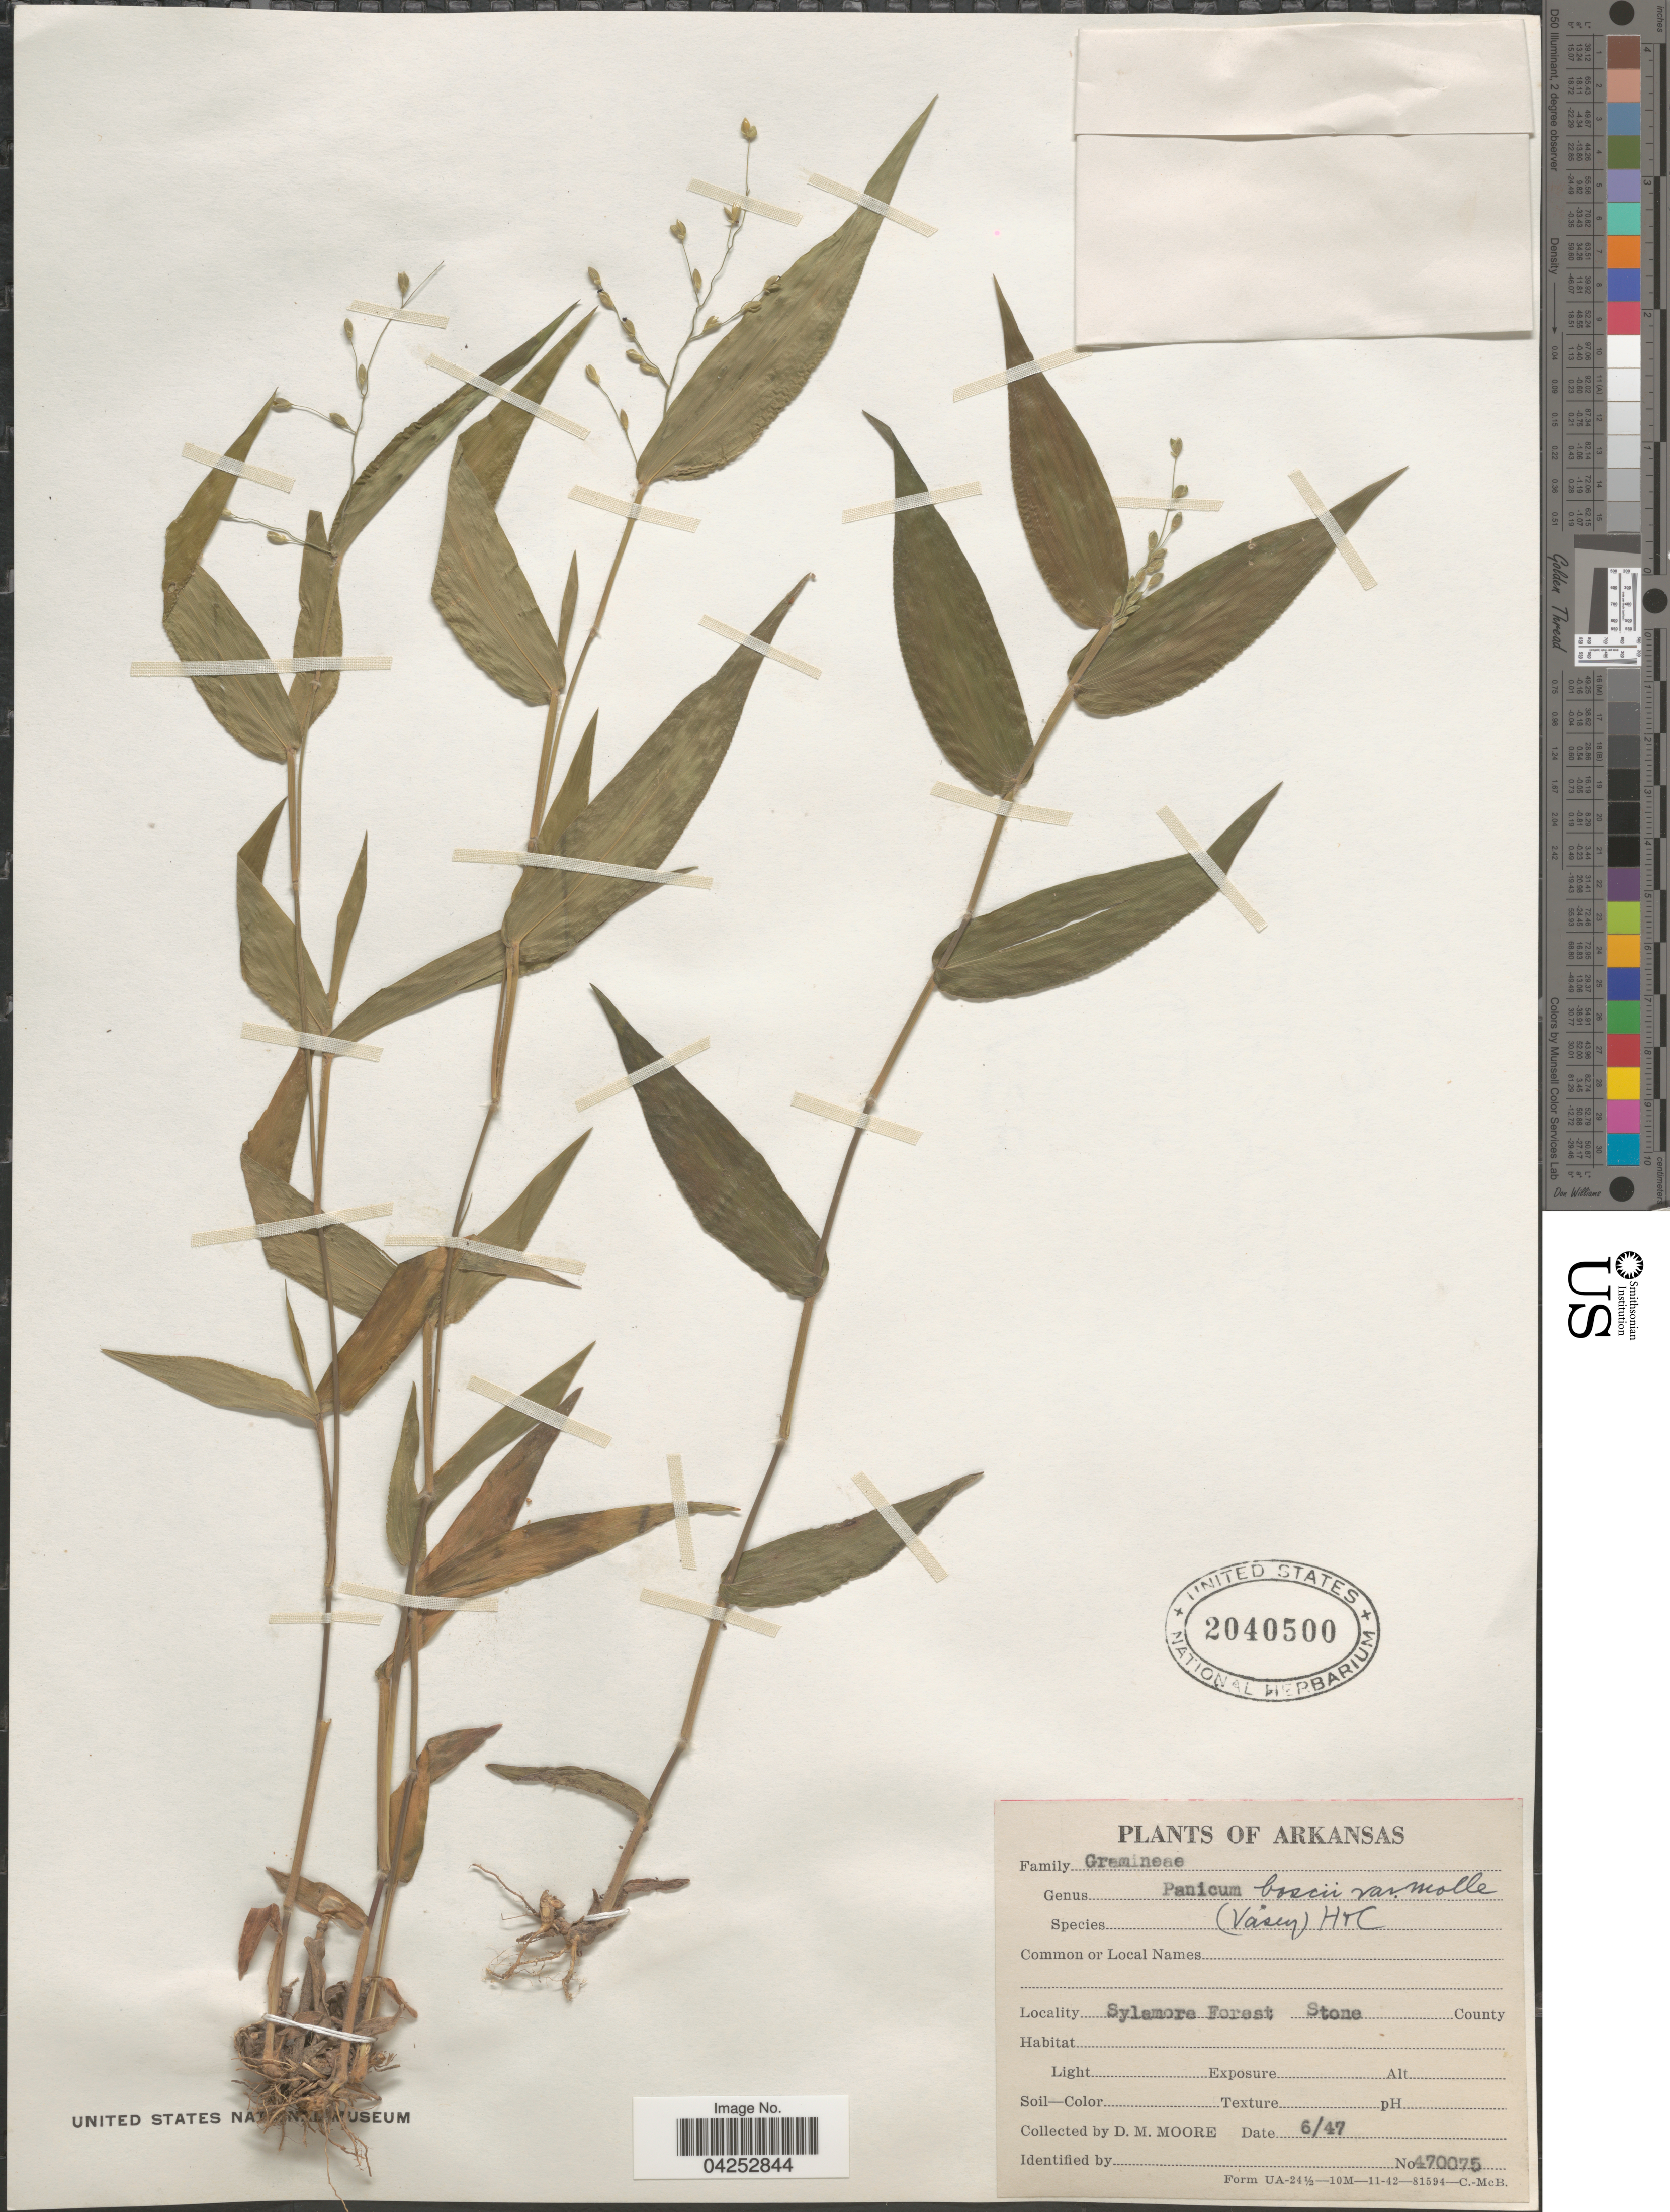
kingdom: Plantae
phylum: Tracheophyta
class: Liliopsida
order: Poales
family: Poaceae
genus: Dichanthelium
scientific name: Dichanthelium boscii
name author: (Poir.) Gould & C.A. Clark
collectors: D. Moore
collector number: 470075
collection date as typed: Transcribed d/m/y: /6/47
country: United States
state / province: Arkansas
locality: Sylamore Forest. Stone County.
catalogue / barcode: US 2040500